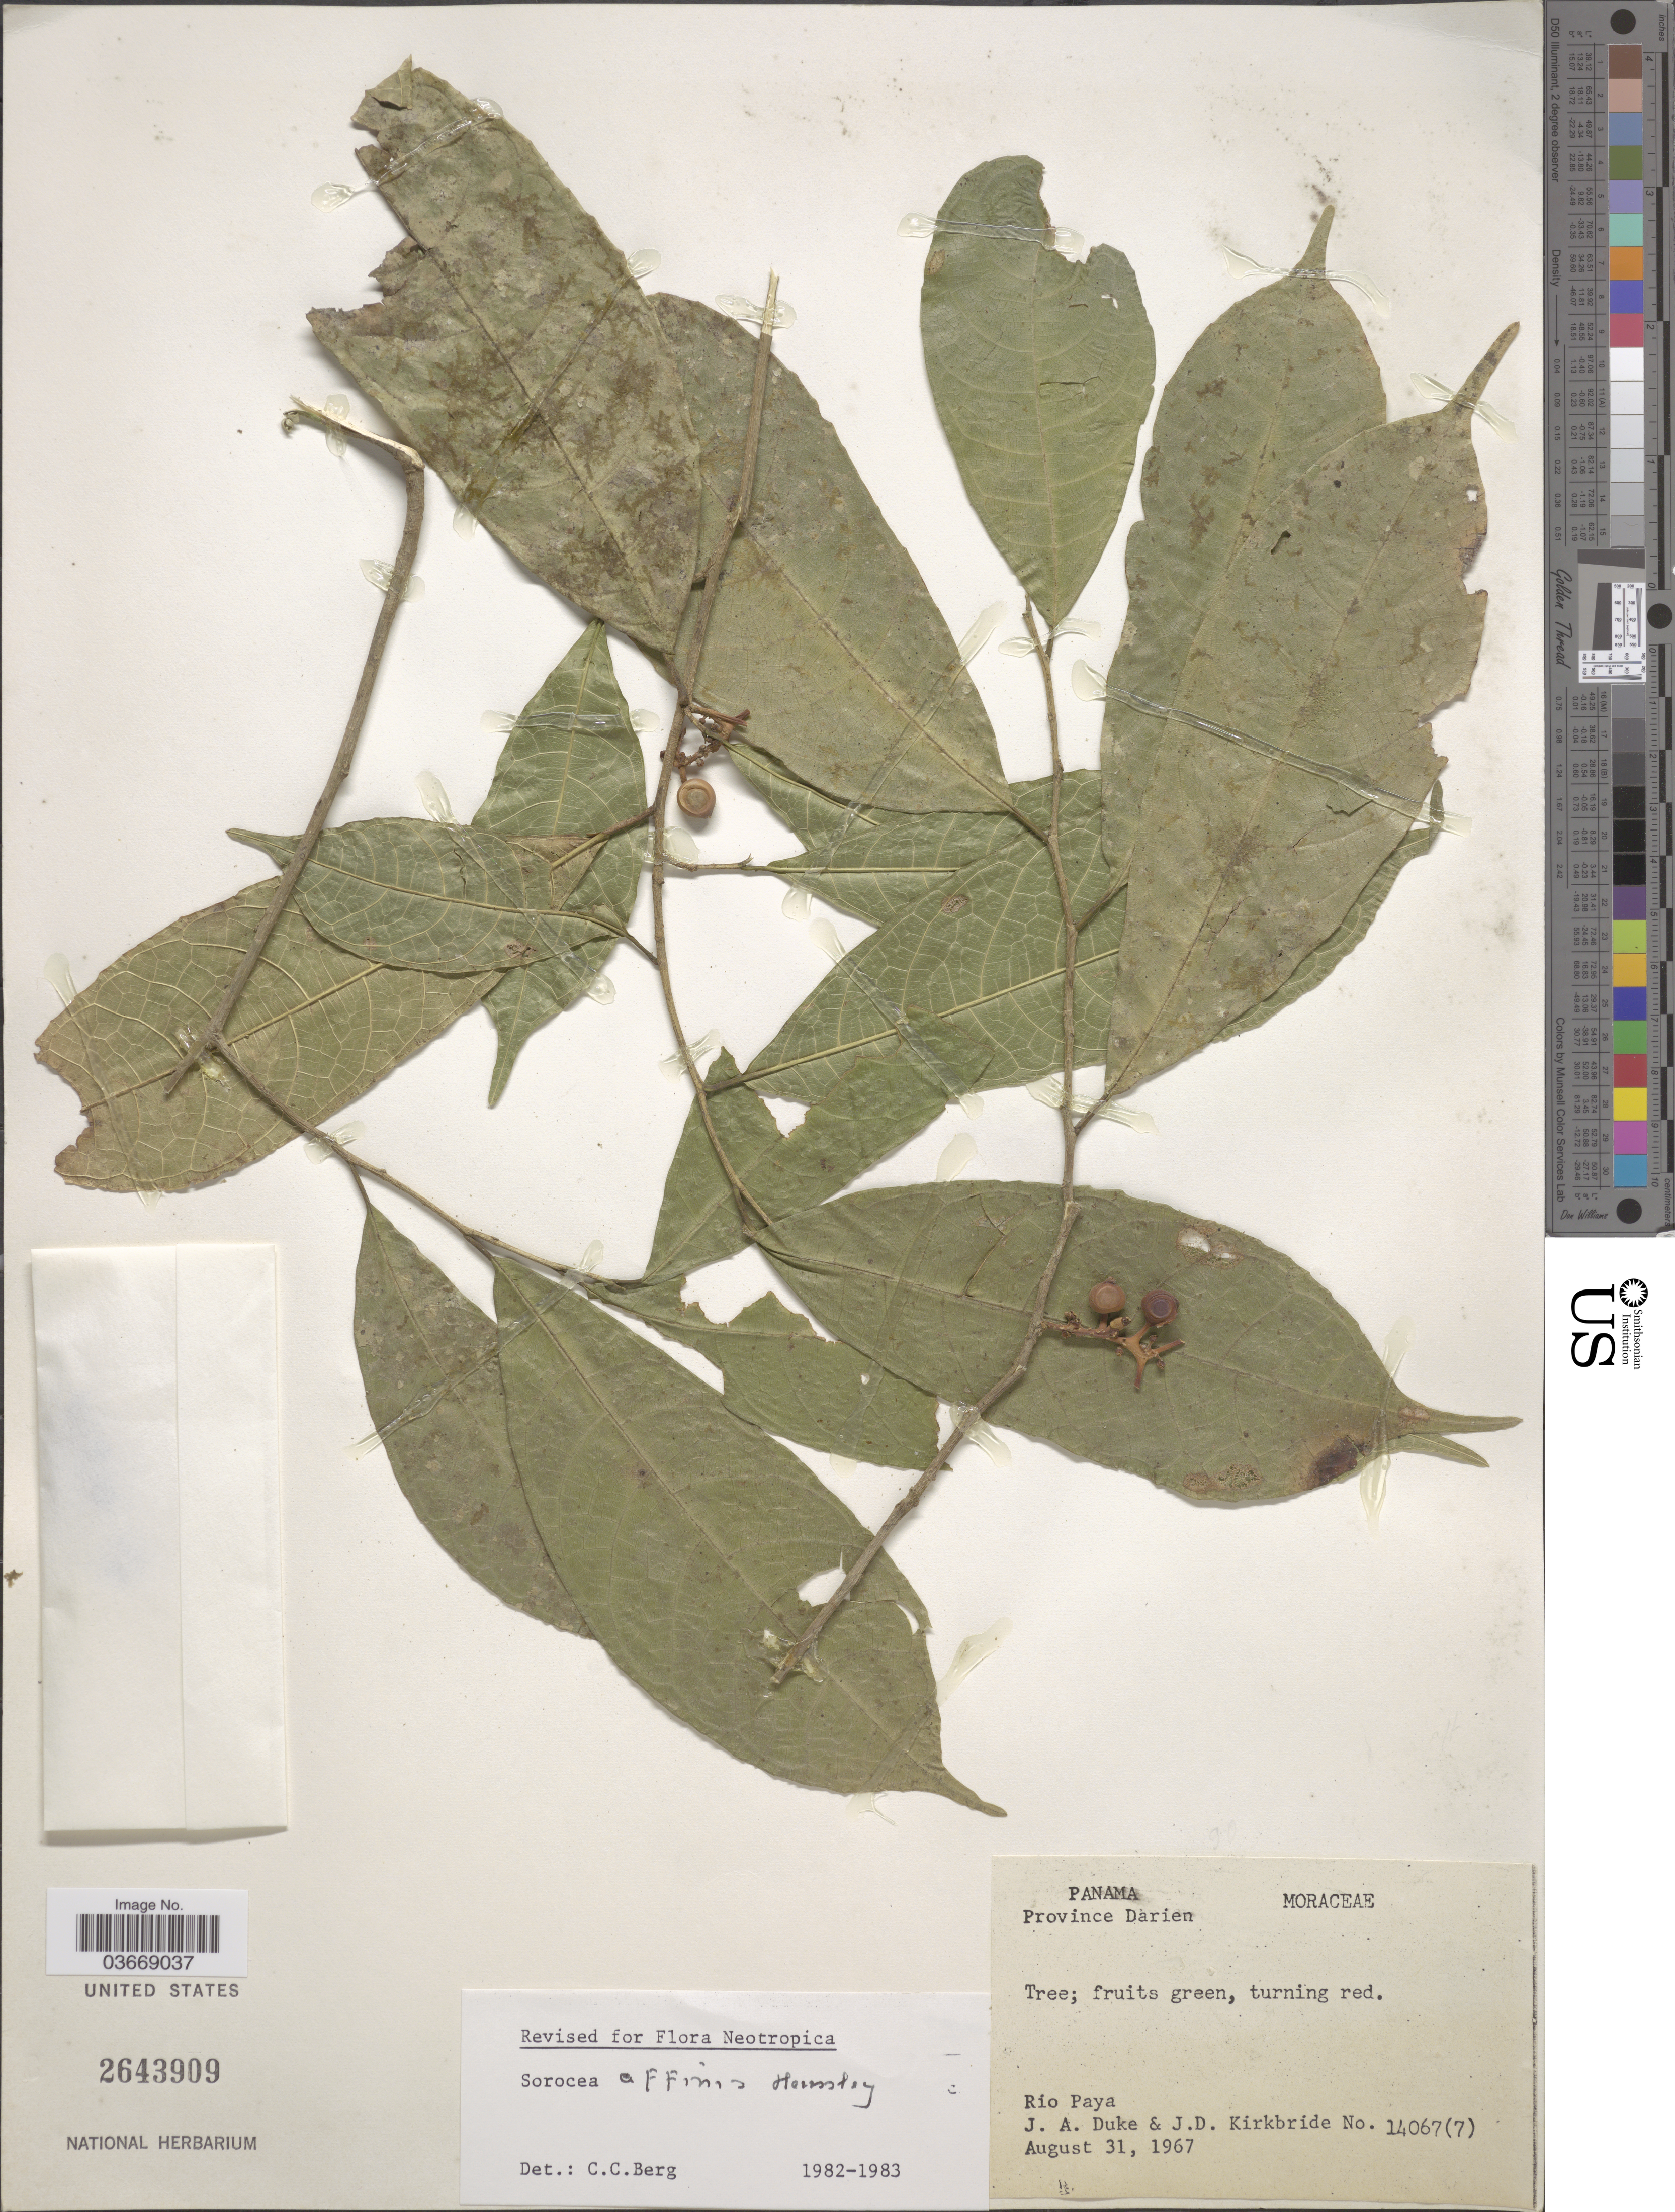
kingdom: Plantae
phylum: Tracheophyta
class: Magnoliopsida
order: Rosales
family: Moraceae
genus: Sorocea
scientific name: Sorocea affinis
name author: Hemsl.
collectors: J. A. Duke & J. Kirkbride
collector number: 14067(7)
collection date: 1967-08-31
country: Panama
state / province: Darien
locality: Rio Paya.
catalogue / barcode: US 2643909